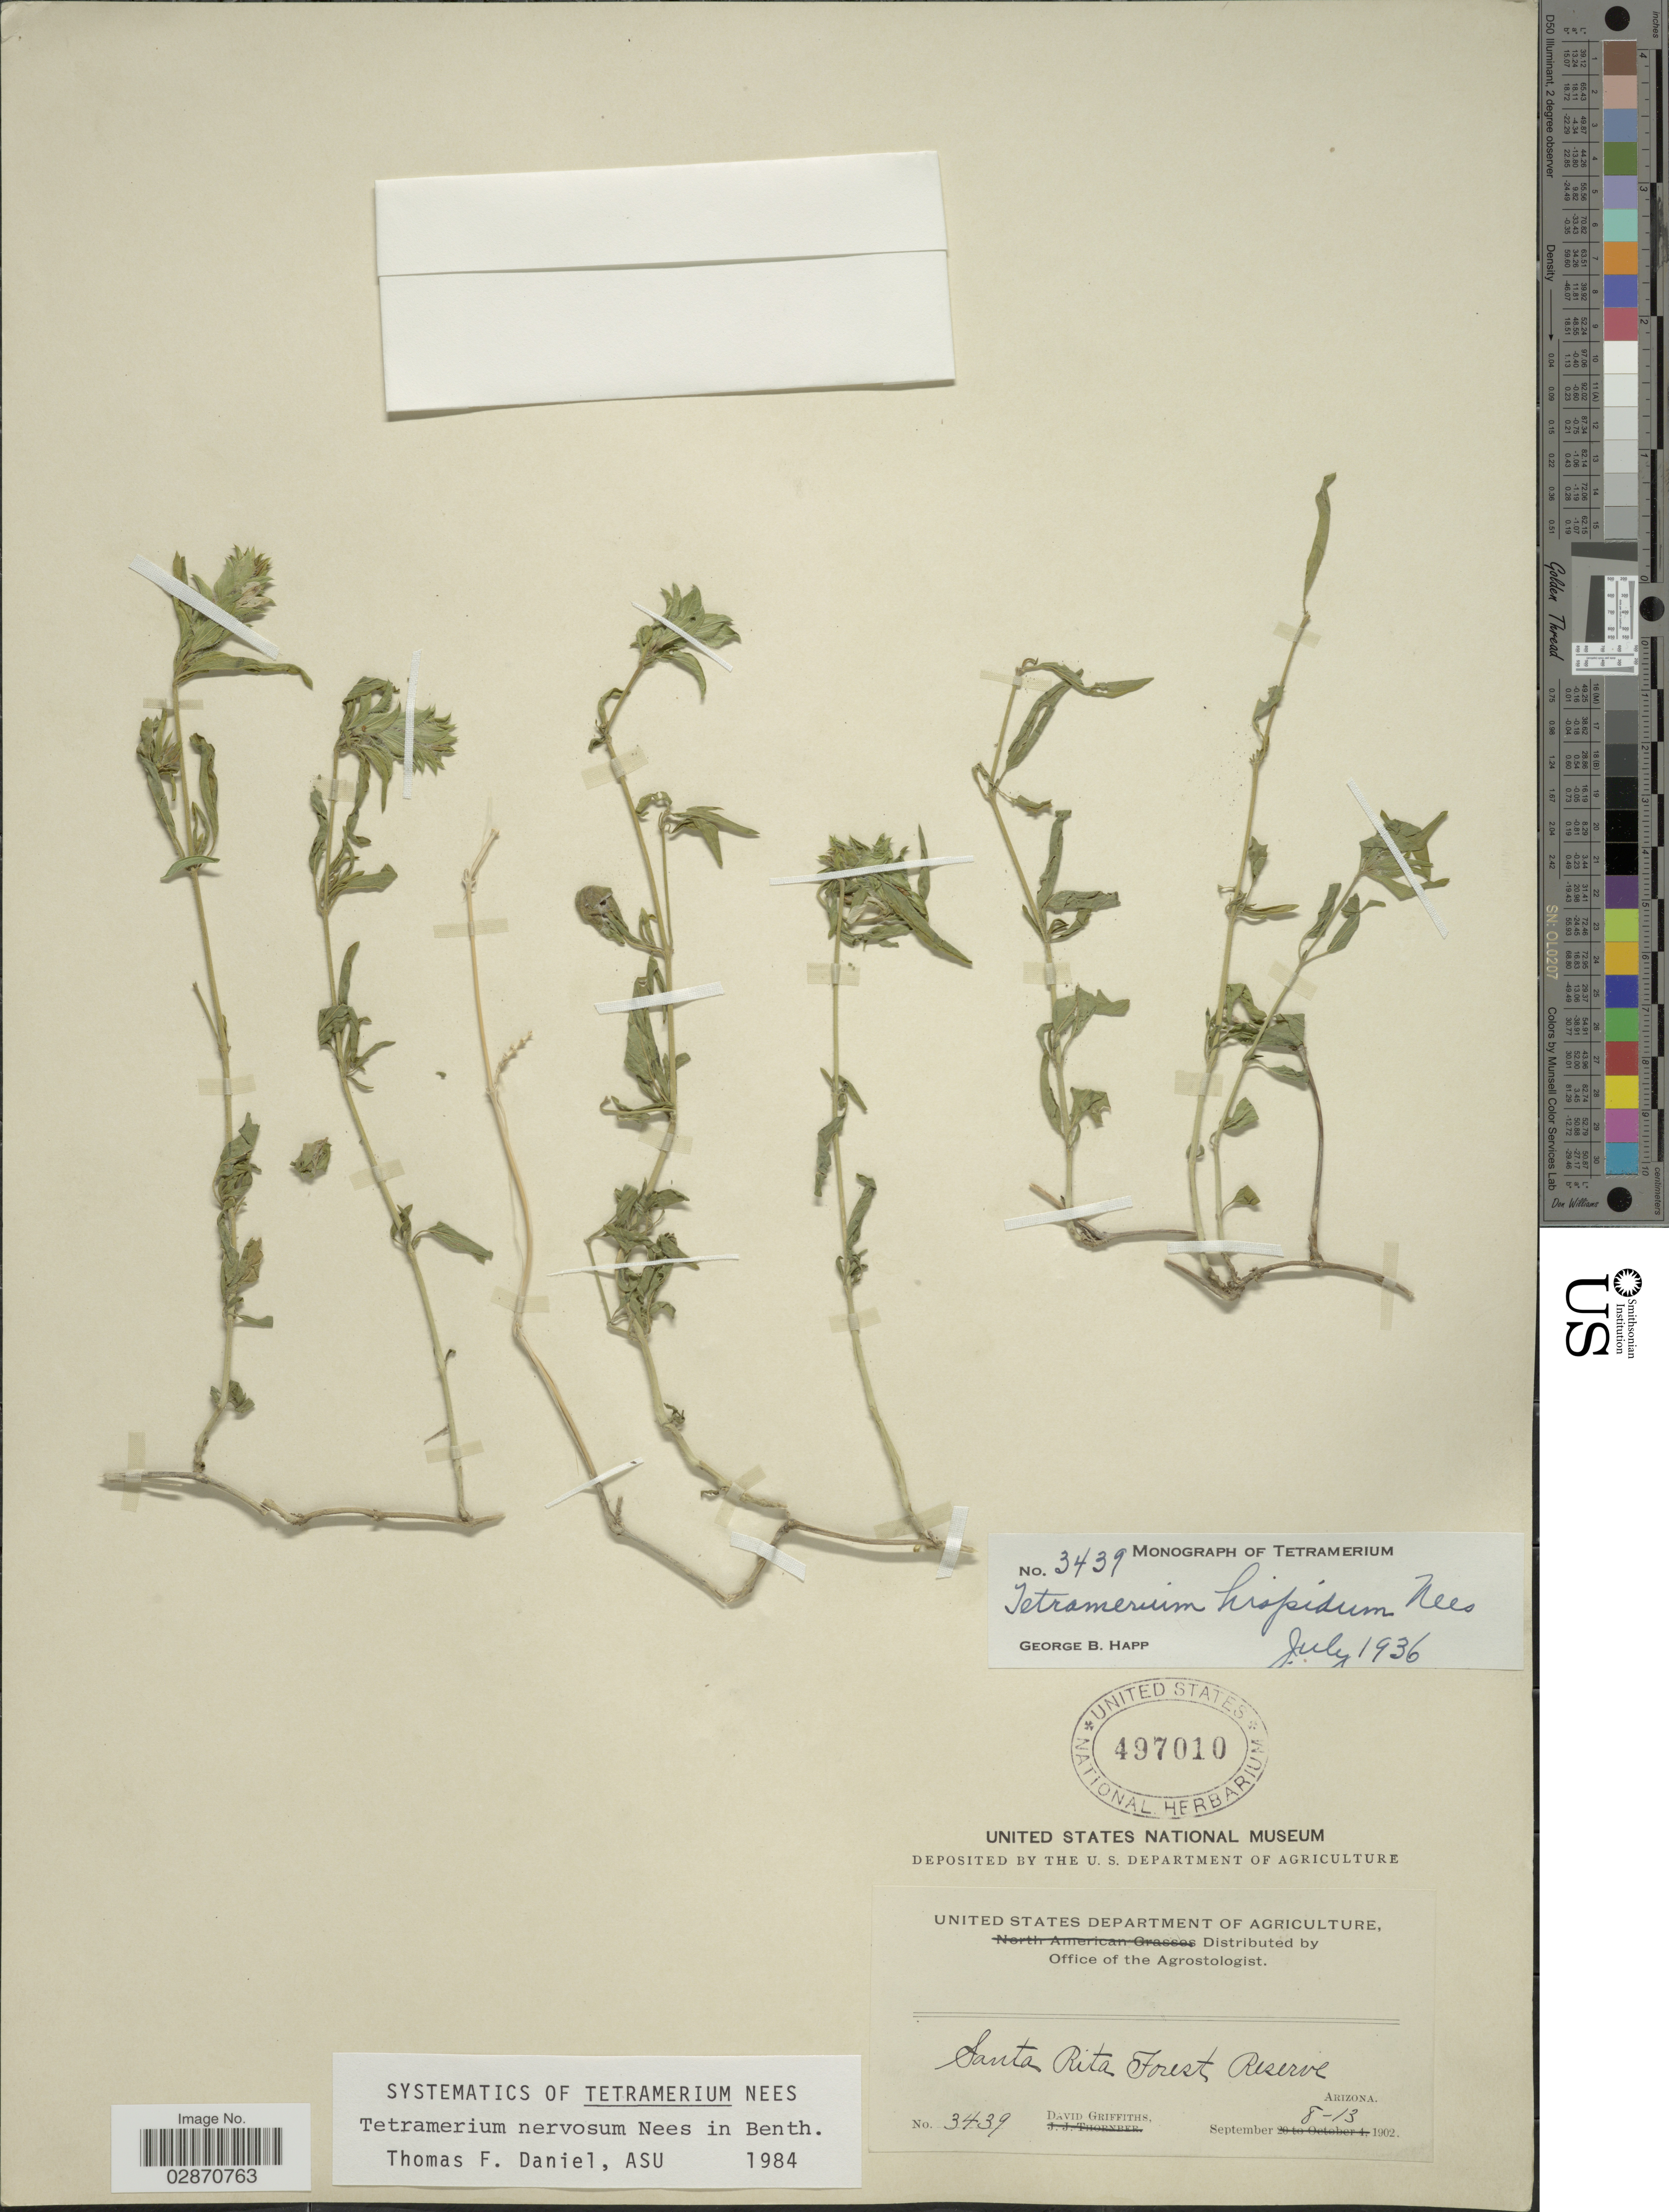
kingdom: Plantae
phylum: Tracheophyta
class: Magnoliopsida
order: Lamiales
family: Acanthaceae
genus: Tetramerium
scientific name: Tetramerium nervosum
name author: Nees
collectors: D. Griffiths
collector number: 3439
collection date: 1902-09-08/1902-09-13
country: United States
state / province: Arizona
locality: Santa Rita Forest Reserve.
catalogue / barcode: US 497010